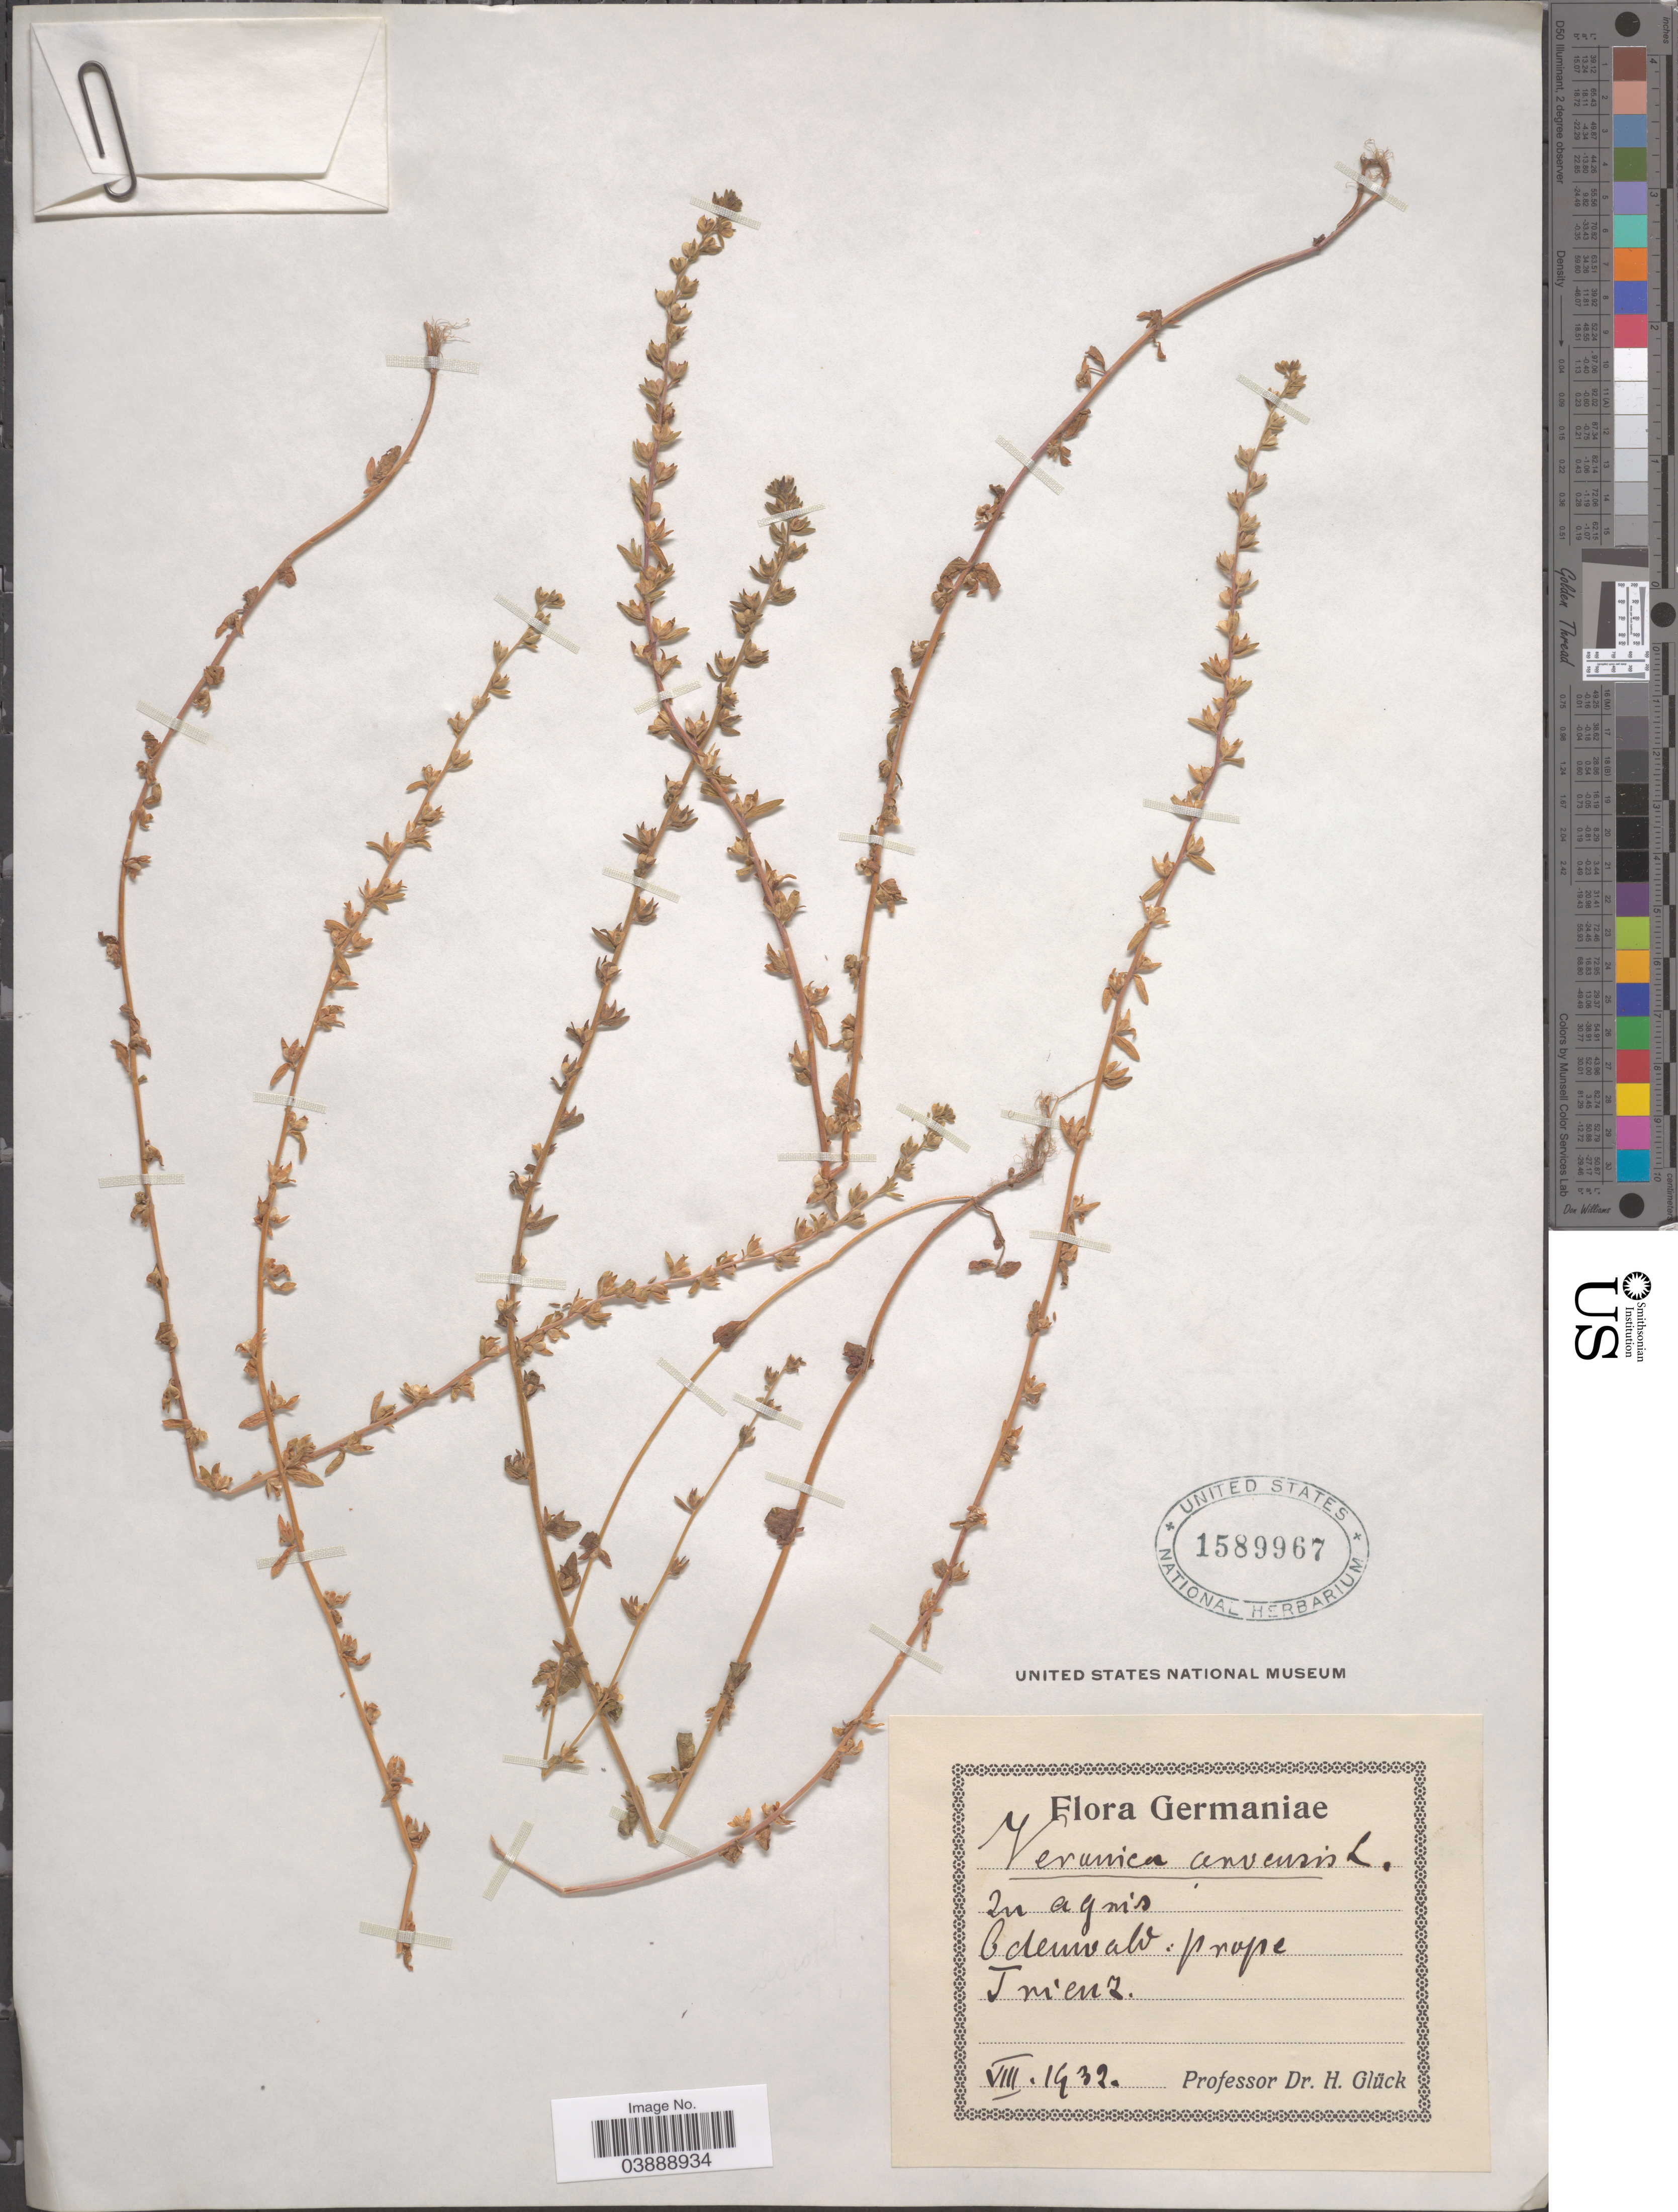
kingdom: Plantae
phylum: Tracheophyta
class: Magnoliopsida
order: Lamiales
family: Plantaginaceae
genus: Veronica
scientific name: Veronica arvensis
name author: L.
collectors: H. Glück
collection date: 1932-08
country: Germany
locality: Odemvalv. prope Trienz.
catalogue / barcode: US 1589967